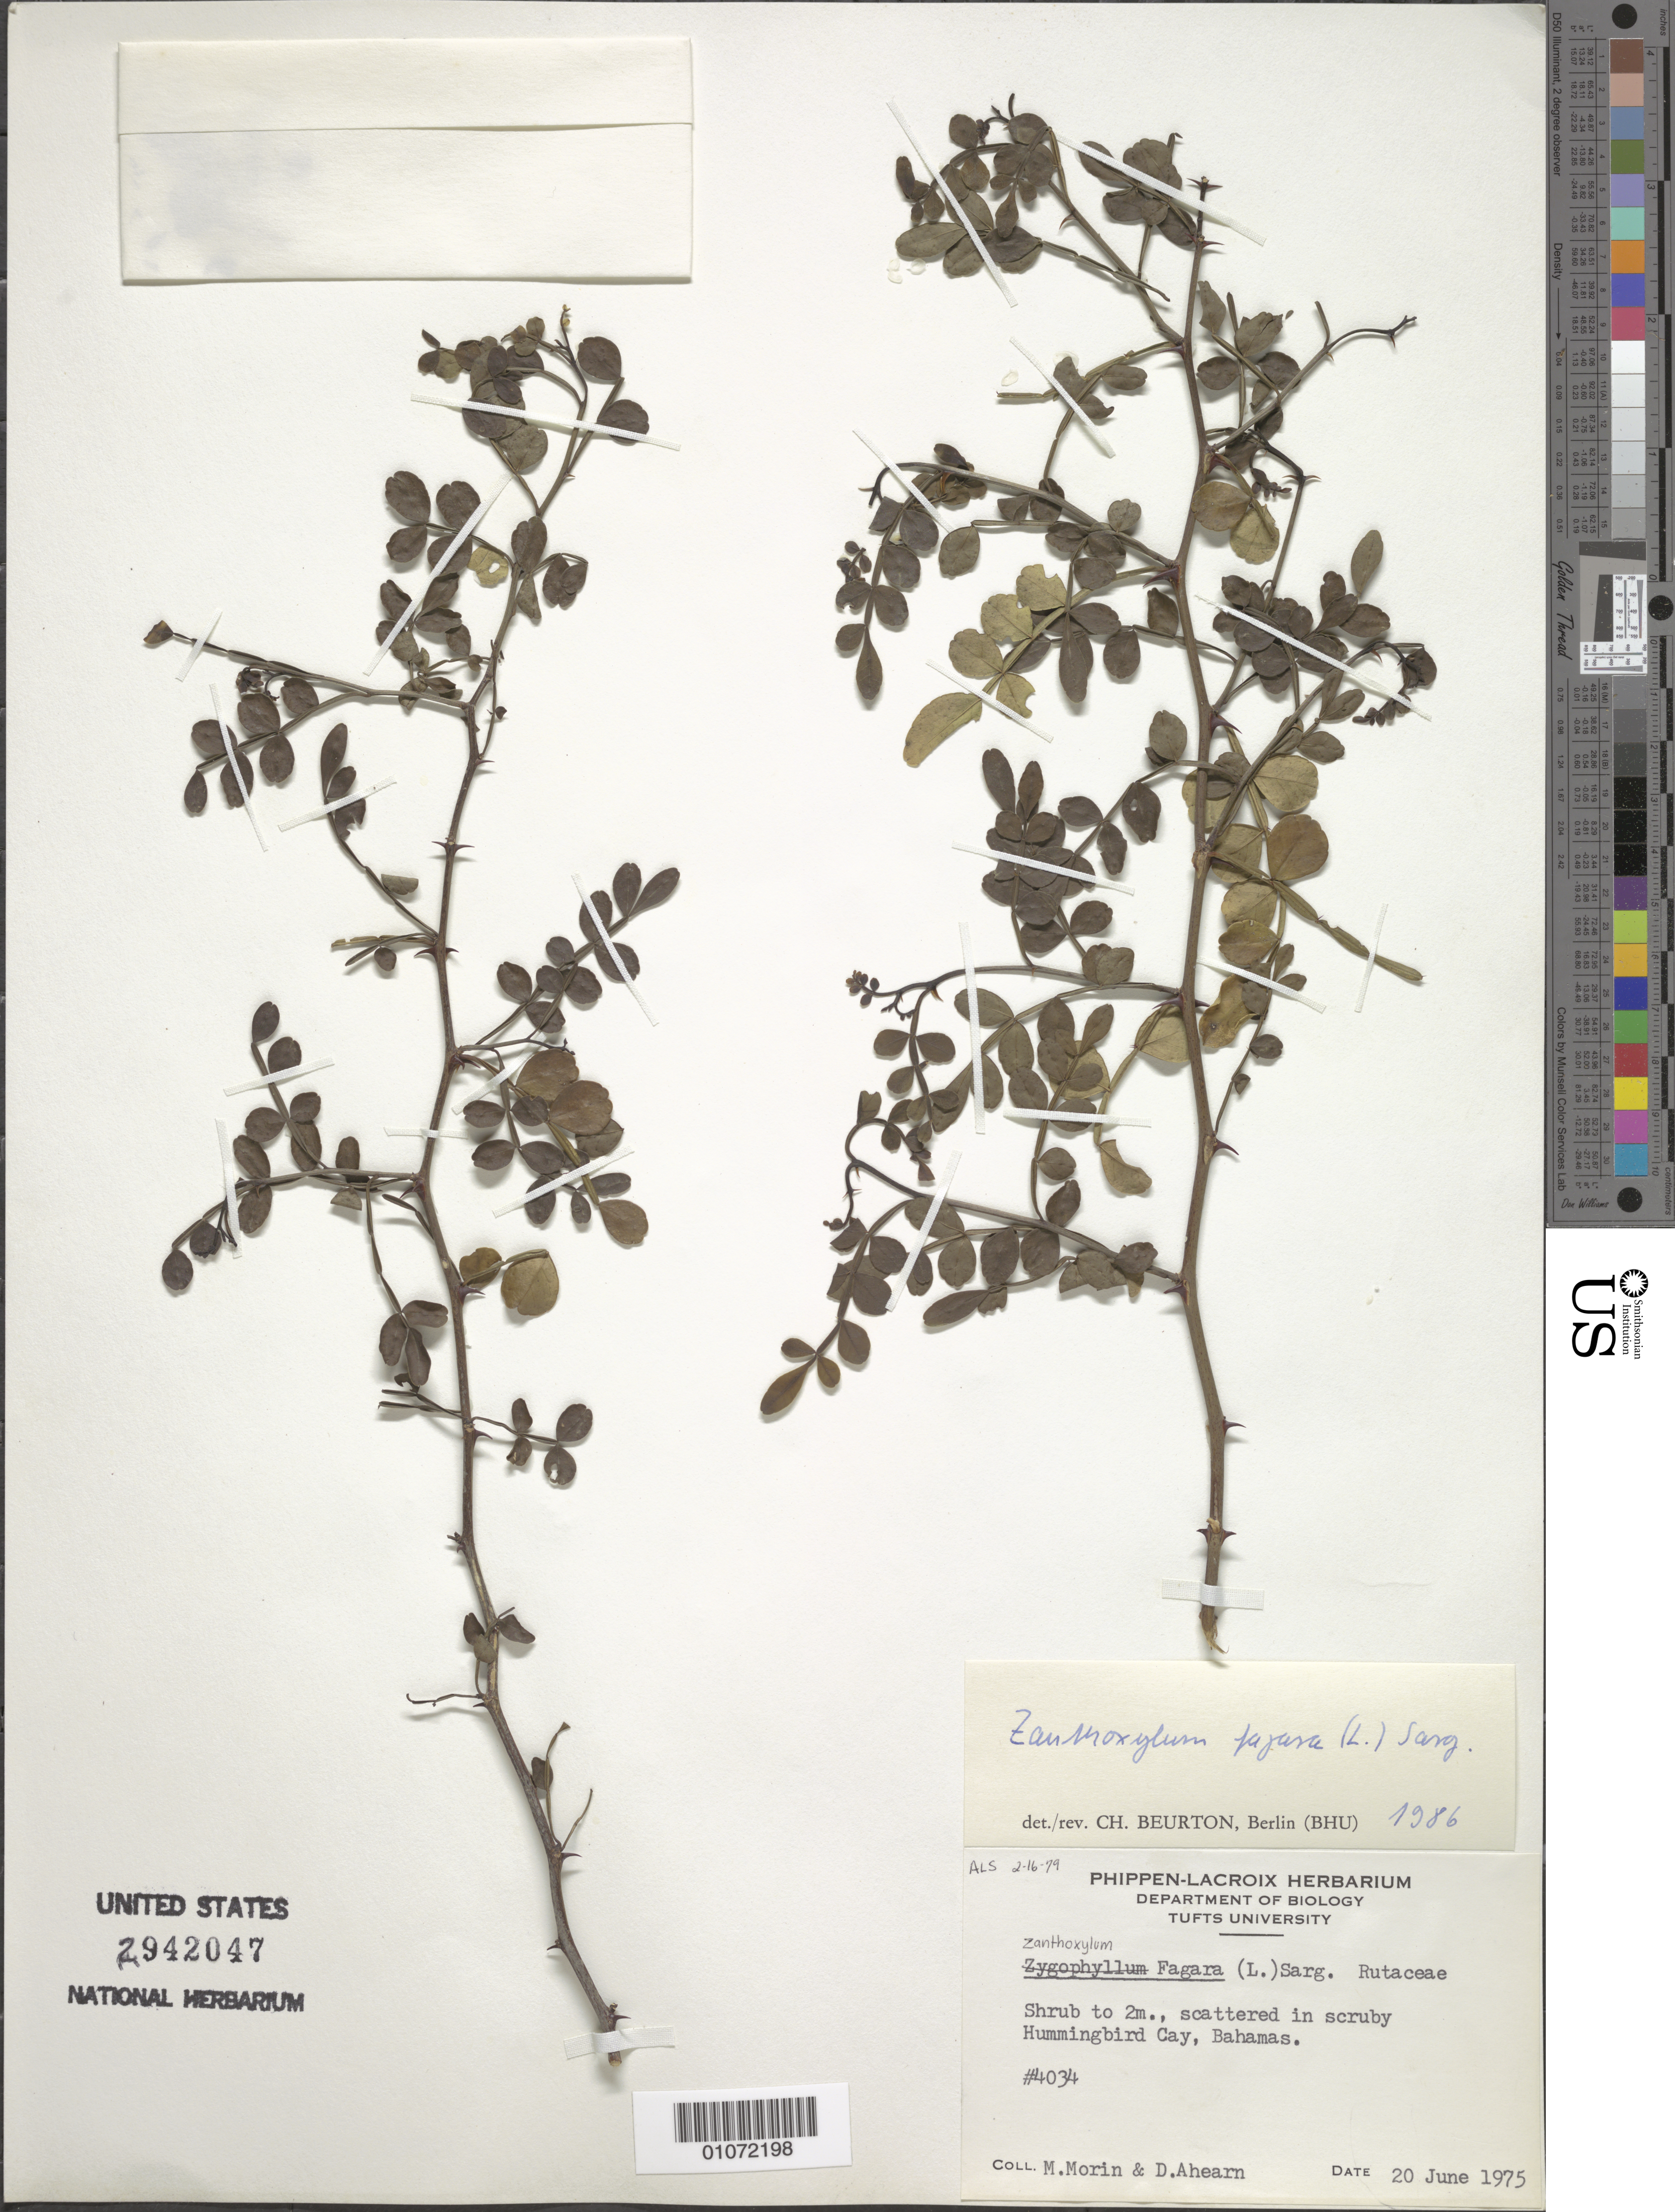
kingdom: Plantae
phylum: Tracheophyta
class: Magnoliopsida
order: Sapindales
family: Rutaceae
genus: Zanthoxylum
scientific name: Zanthoxylum fagara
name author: (L.) Sarg.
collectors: M. Morin & D. Ahearn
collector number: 4034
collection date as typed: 20 Jun 1975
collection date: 1975-06-20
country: Bahamas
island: Hummingbird Cay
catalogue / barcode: US 2942047